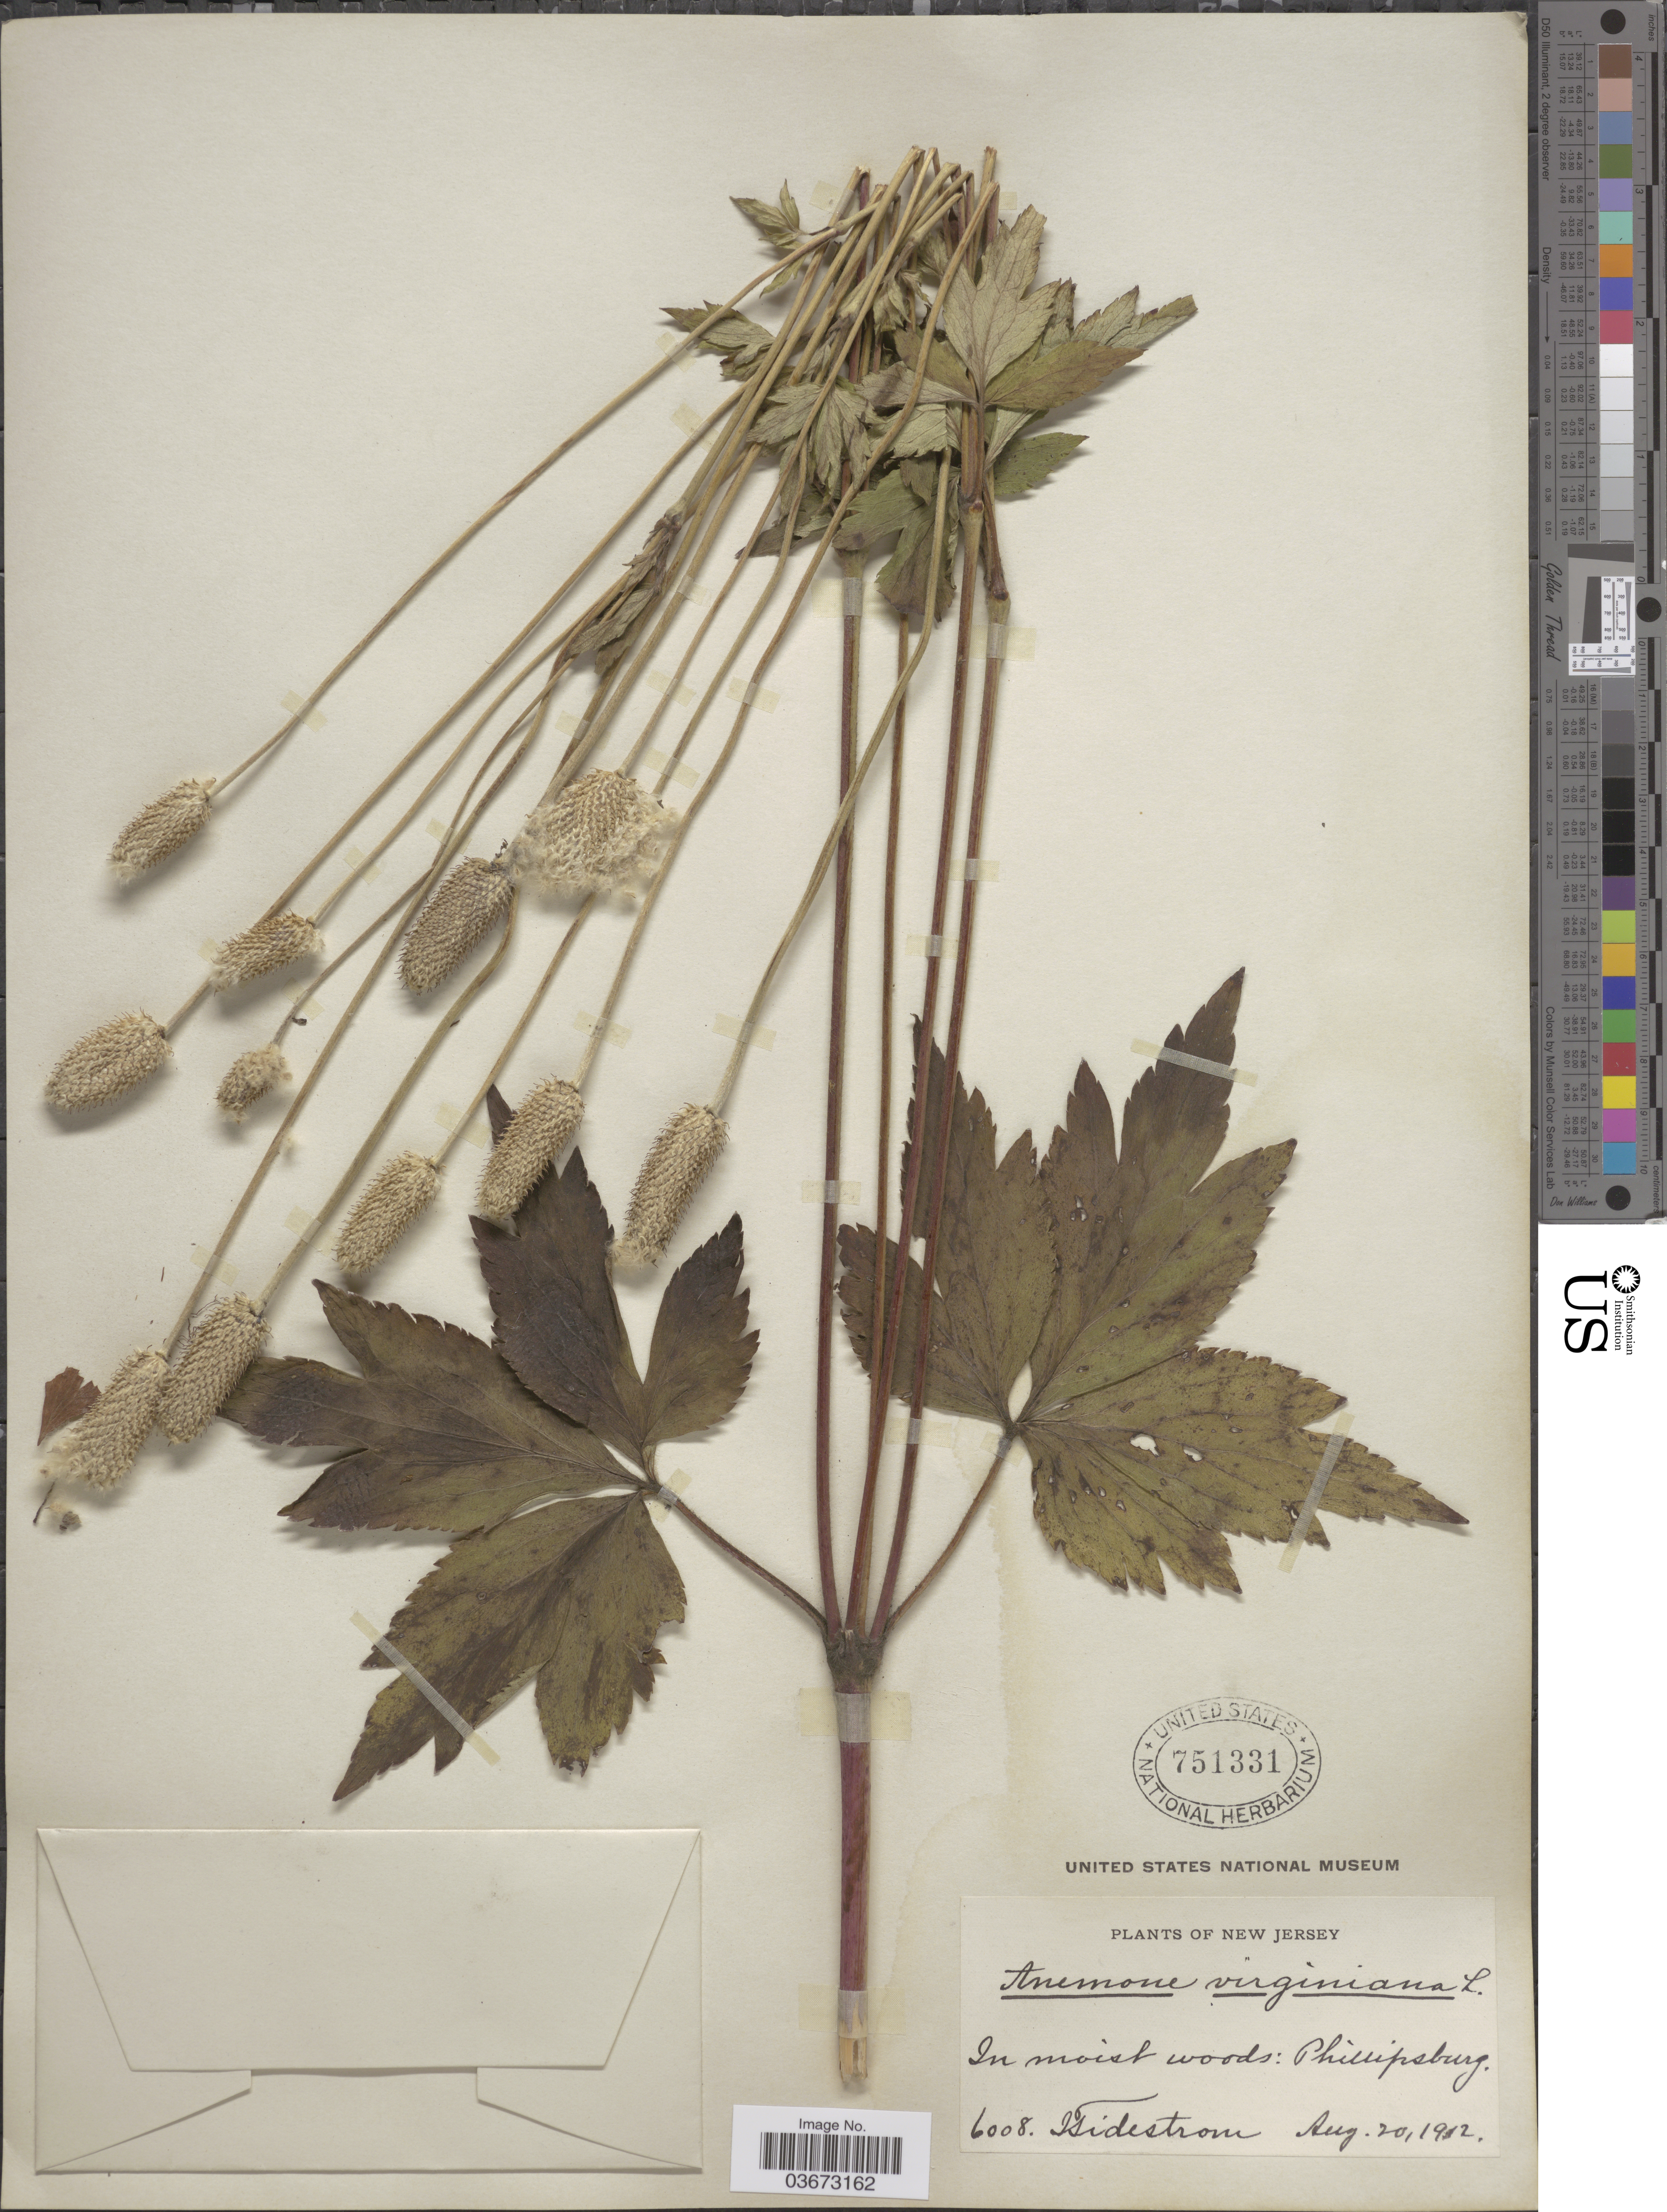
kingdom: Plantae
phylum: Tracheophyta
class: Magnoliopsida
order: Ranunculales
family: Ranunculaceae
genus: Anemone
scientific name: Anemone virginiana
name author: L.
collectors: I. F. Tidestrom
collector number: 6008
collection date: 1912-08-20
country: United States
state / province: New Jersey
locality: Phillipsburg.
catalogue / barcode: US 751331